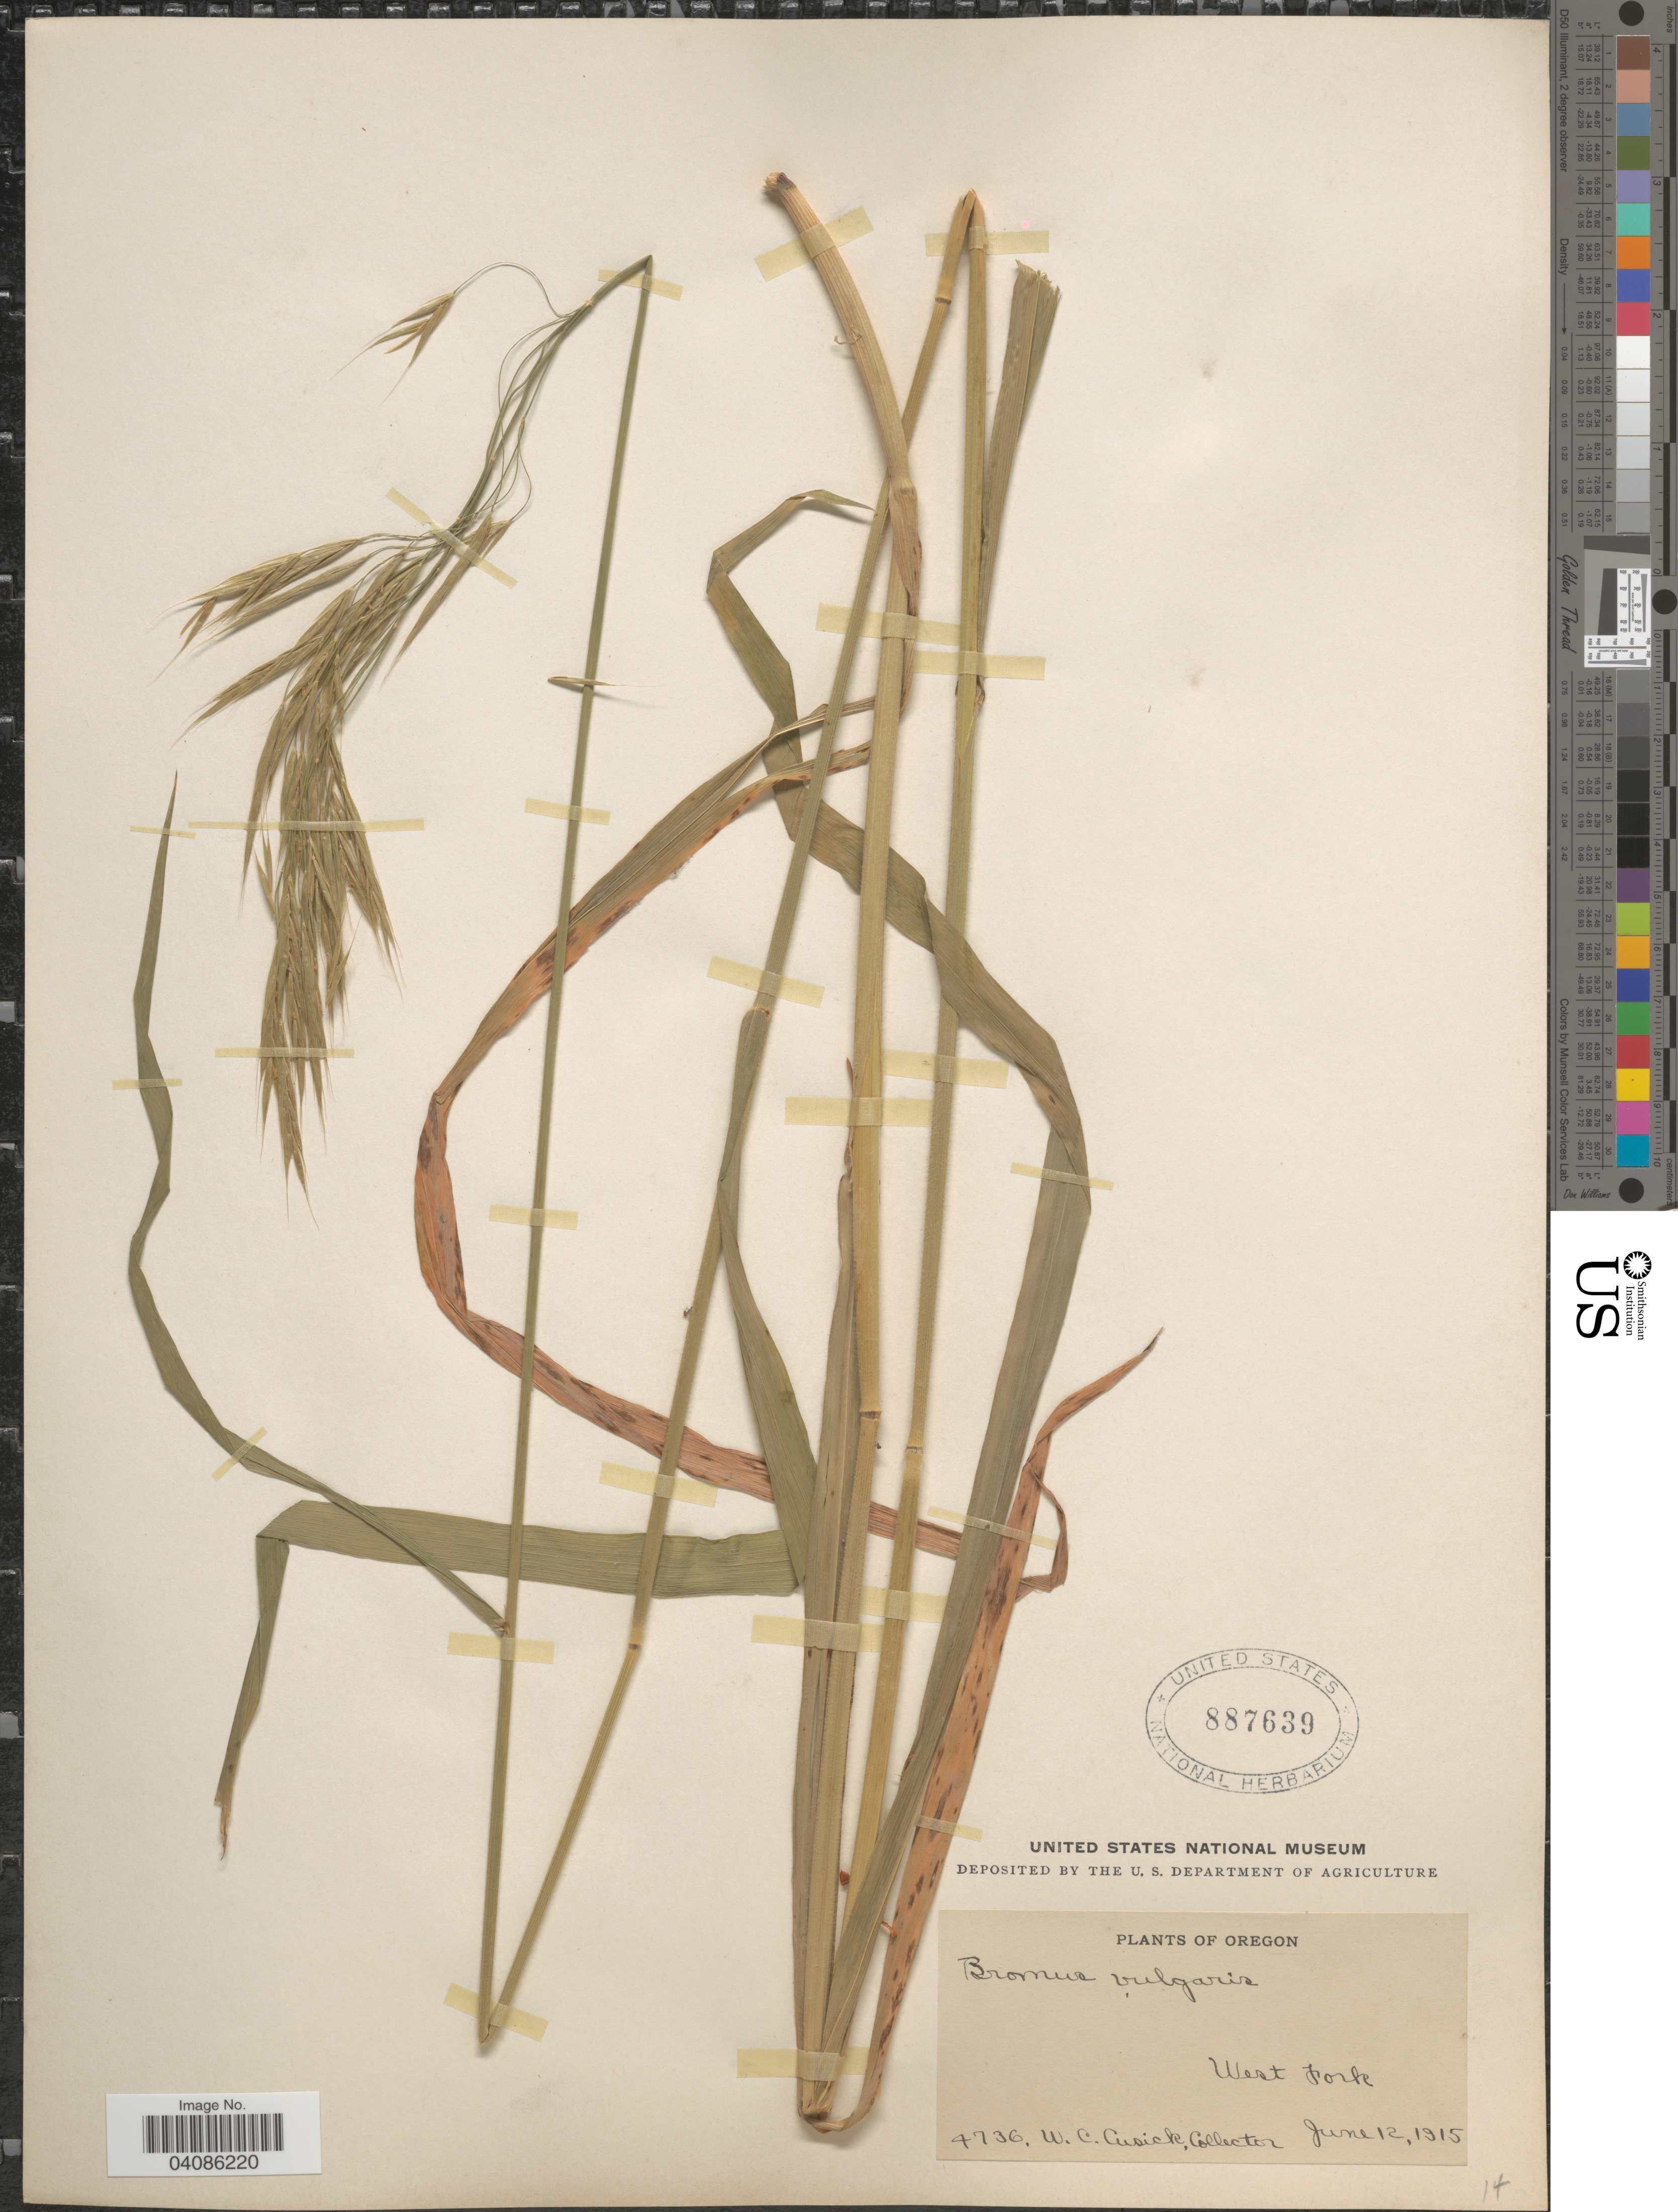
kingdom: Plantae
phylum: Tracheophyta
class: Liliopsida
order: Poales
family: Poaceae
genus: Bromus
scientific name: Bromus texensis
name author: (Shear) Hitchc.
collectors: W. C. Cusick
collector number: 4736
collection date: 1915-06-12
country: United States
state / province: Oregon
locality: West Fork.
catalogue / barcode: US 887639